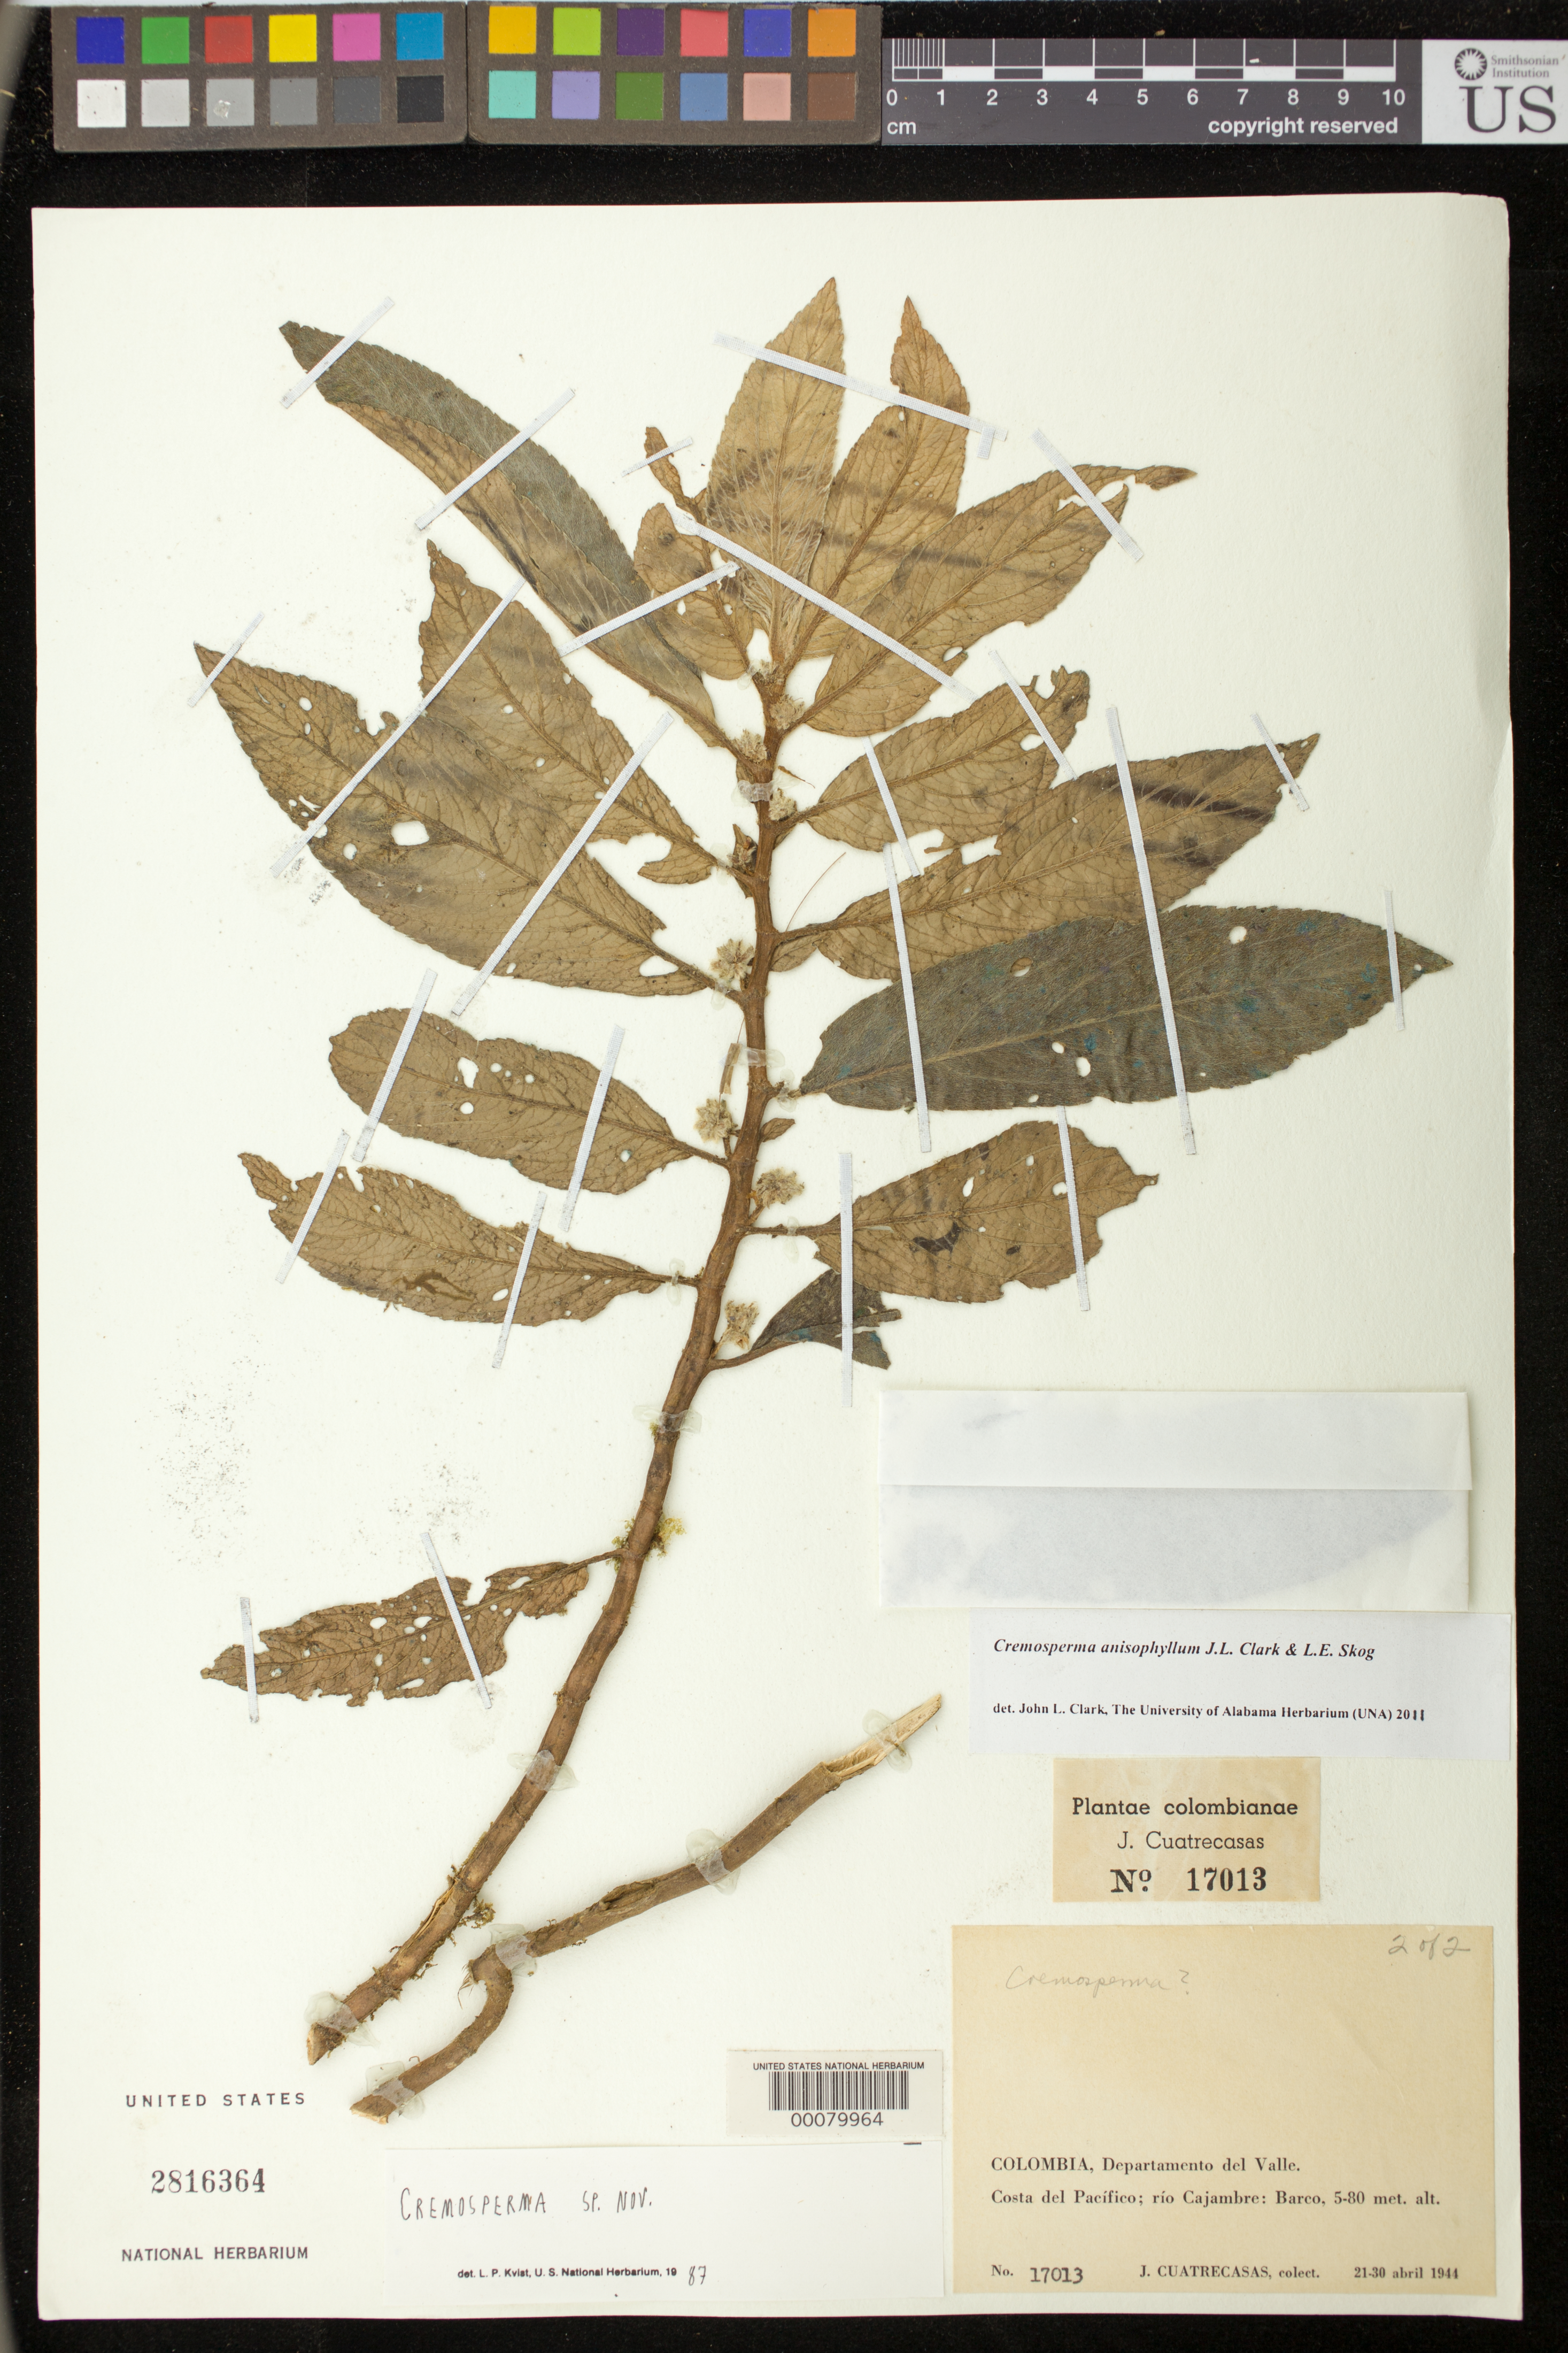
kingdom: Plantae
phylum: Tracheophyta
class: Magnoliopsida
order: Lamiales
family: Gesneriaceae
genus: Cremosperma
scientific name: Cremosperma anisophyllum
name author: J.L. Clark & L.E. Skog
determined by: Clark, J. L., (SEL), The Marie Selby Botanical Garden (UNITED STATES)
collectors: J. Cuatrecasas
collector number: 17013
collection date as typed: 21-30 Apr 1944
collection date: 1944-04-21/1944-04-30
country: Colombia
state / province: Valle del Cauca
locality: Pacific Coast, Rio Cajambre, Barco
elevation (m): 5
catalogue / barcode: US 2816364